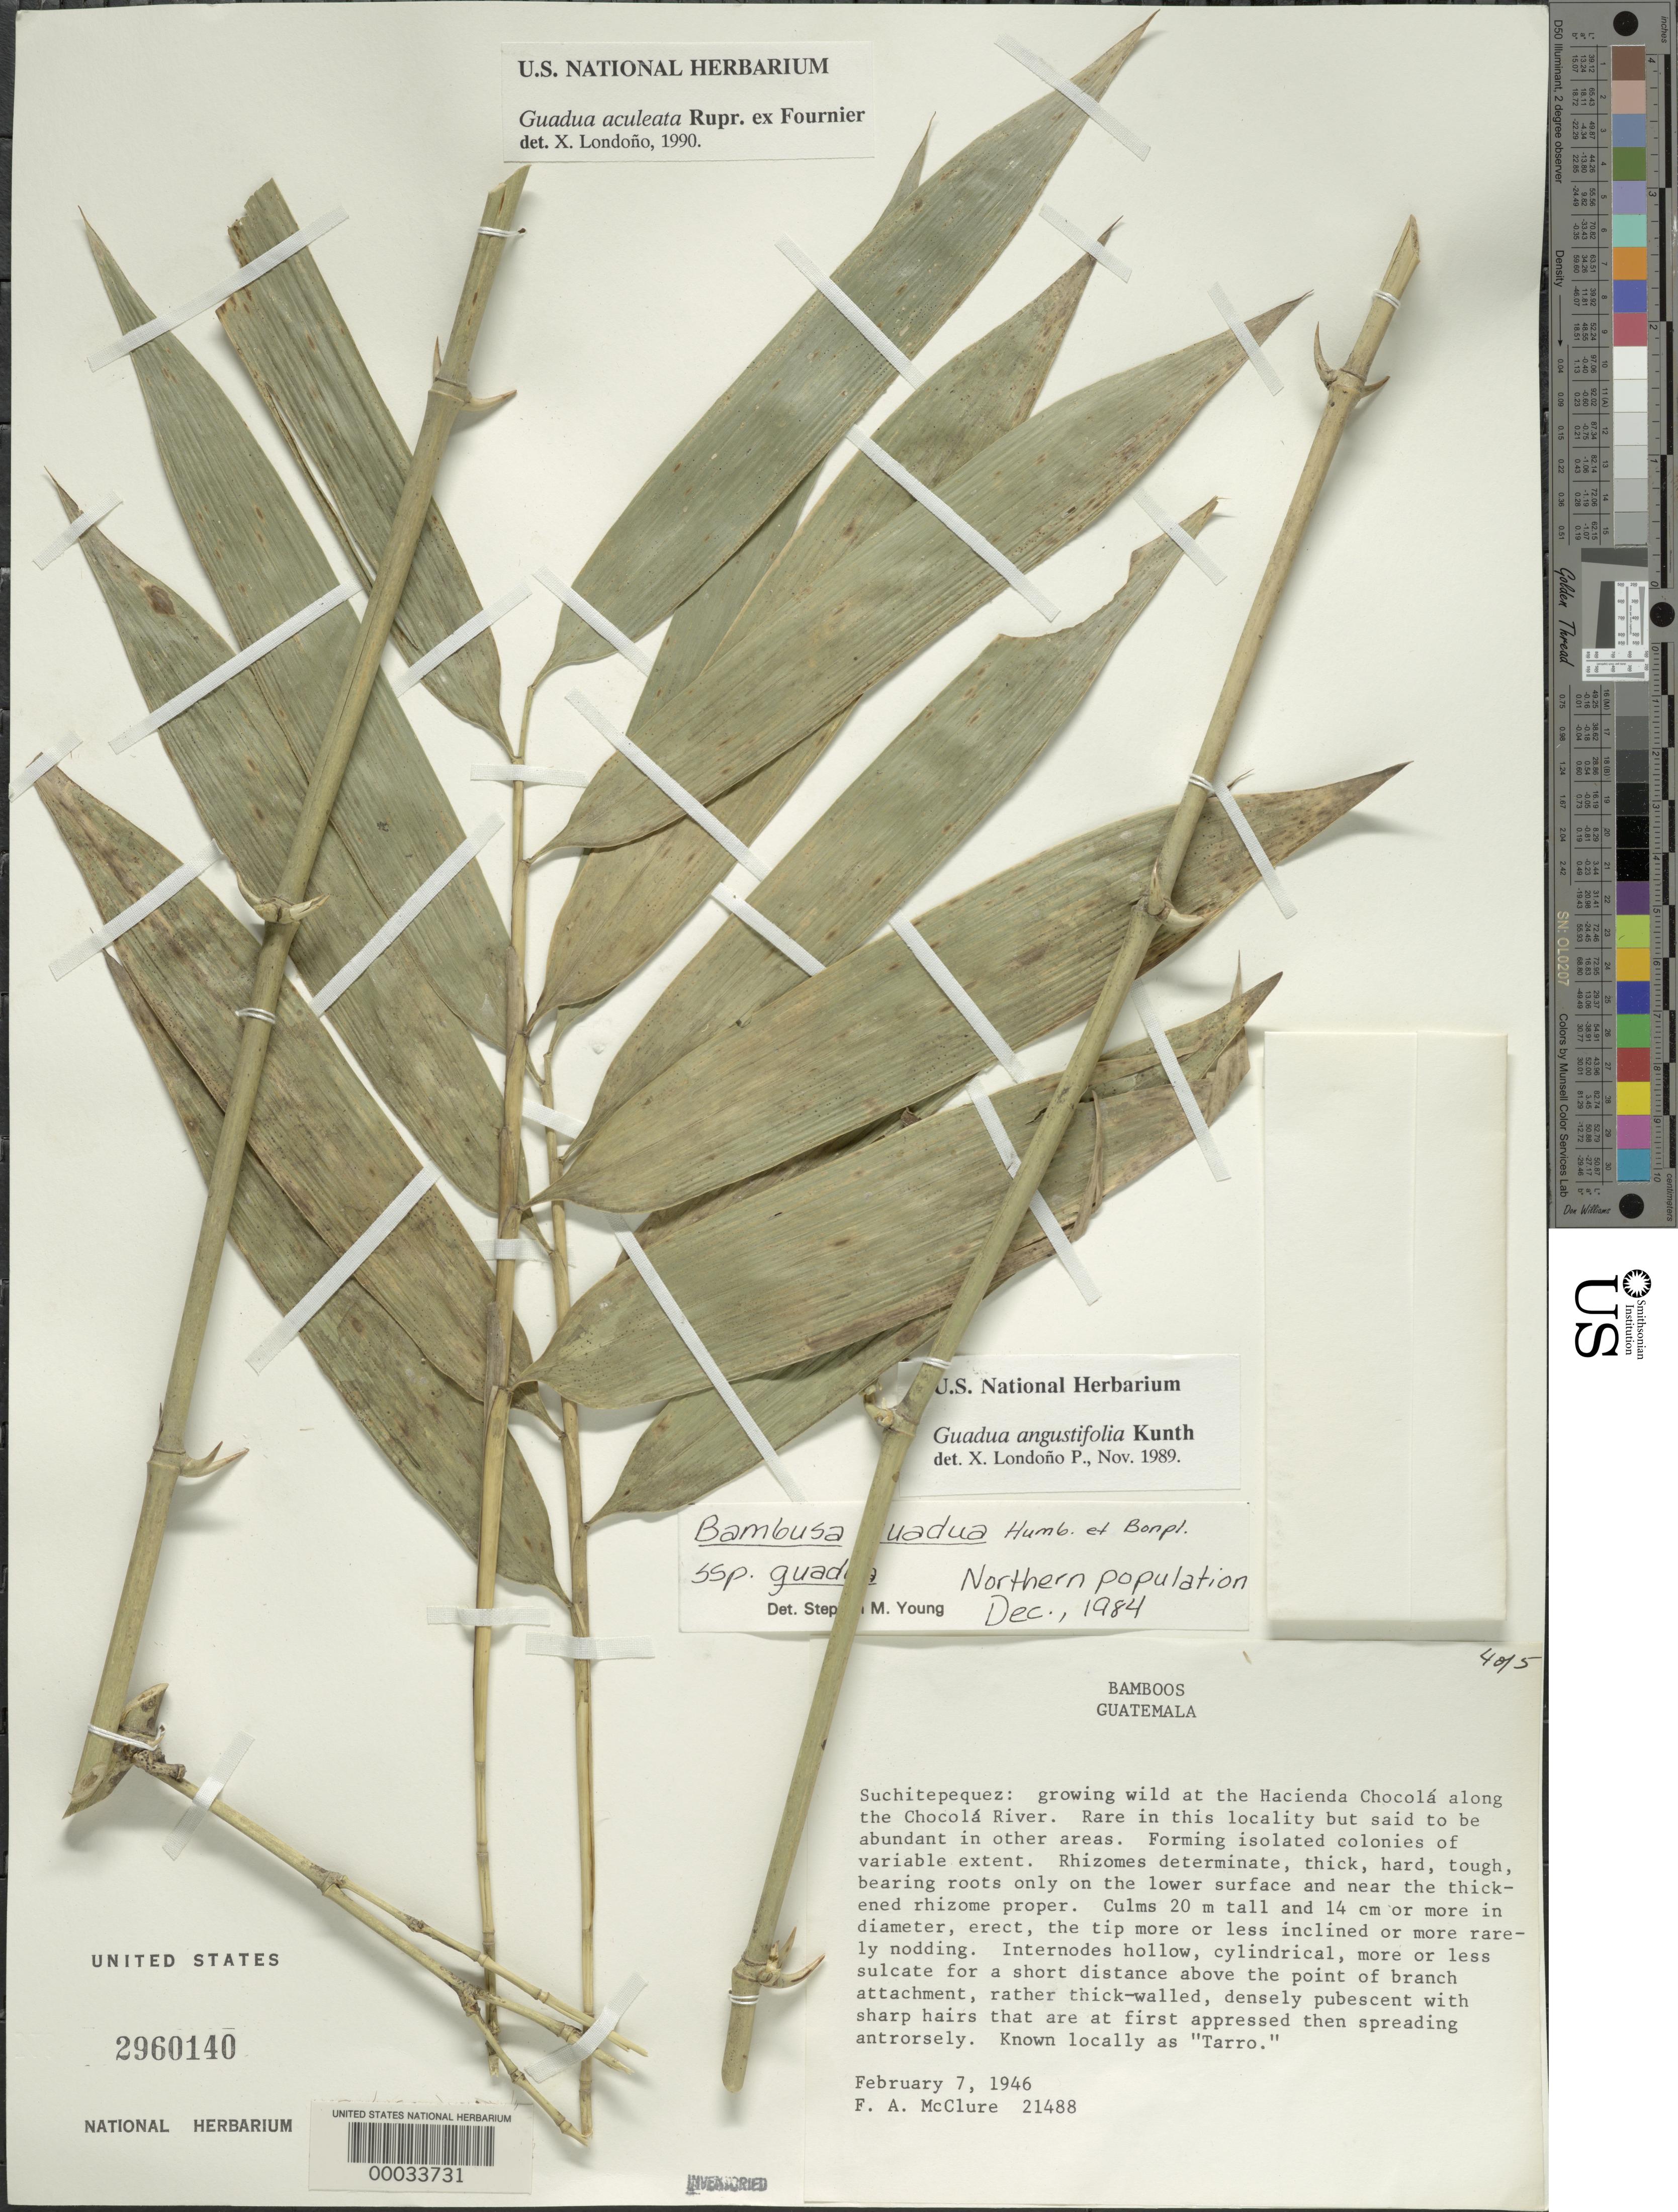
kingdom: Plantae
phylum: Tracheophyta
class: Liliopsida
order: Poales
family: Poaceae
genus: Guadua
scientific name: Guadua aculeata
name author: Rupr. ex E. Fourn.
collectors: F. A. McClure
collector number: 21488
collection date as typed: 07 Feb 1946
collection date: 1946-02-07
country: Guatemala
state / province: Suchitepéquez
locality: Hacienda Chocola along the Chocola River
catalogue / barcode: US 2960140